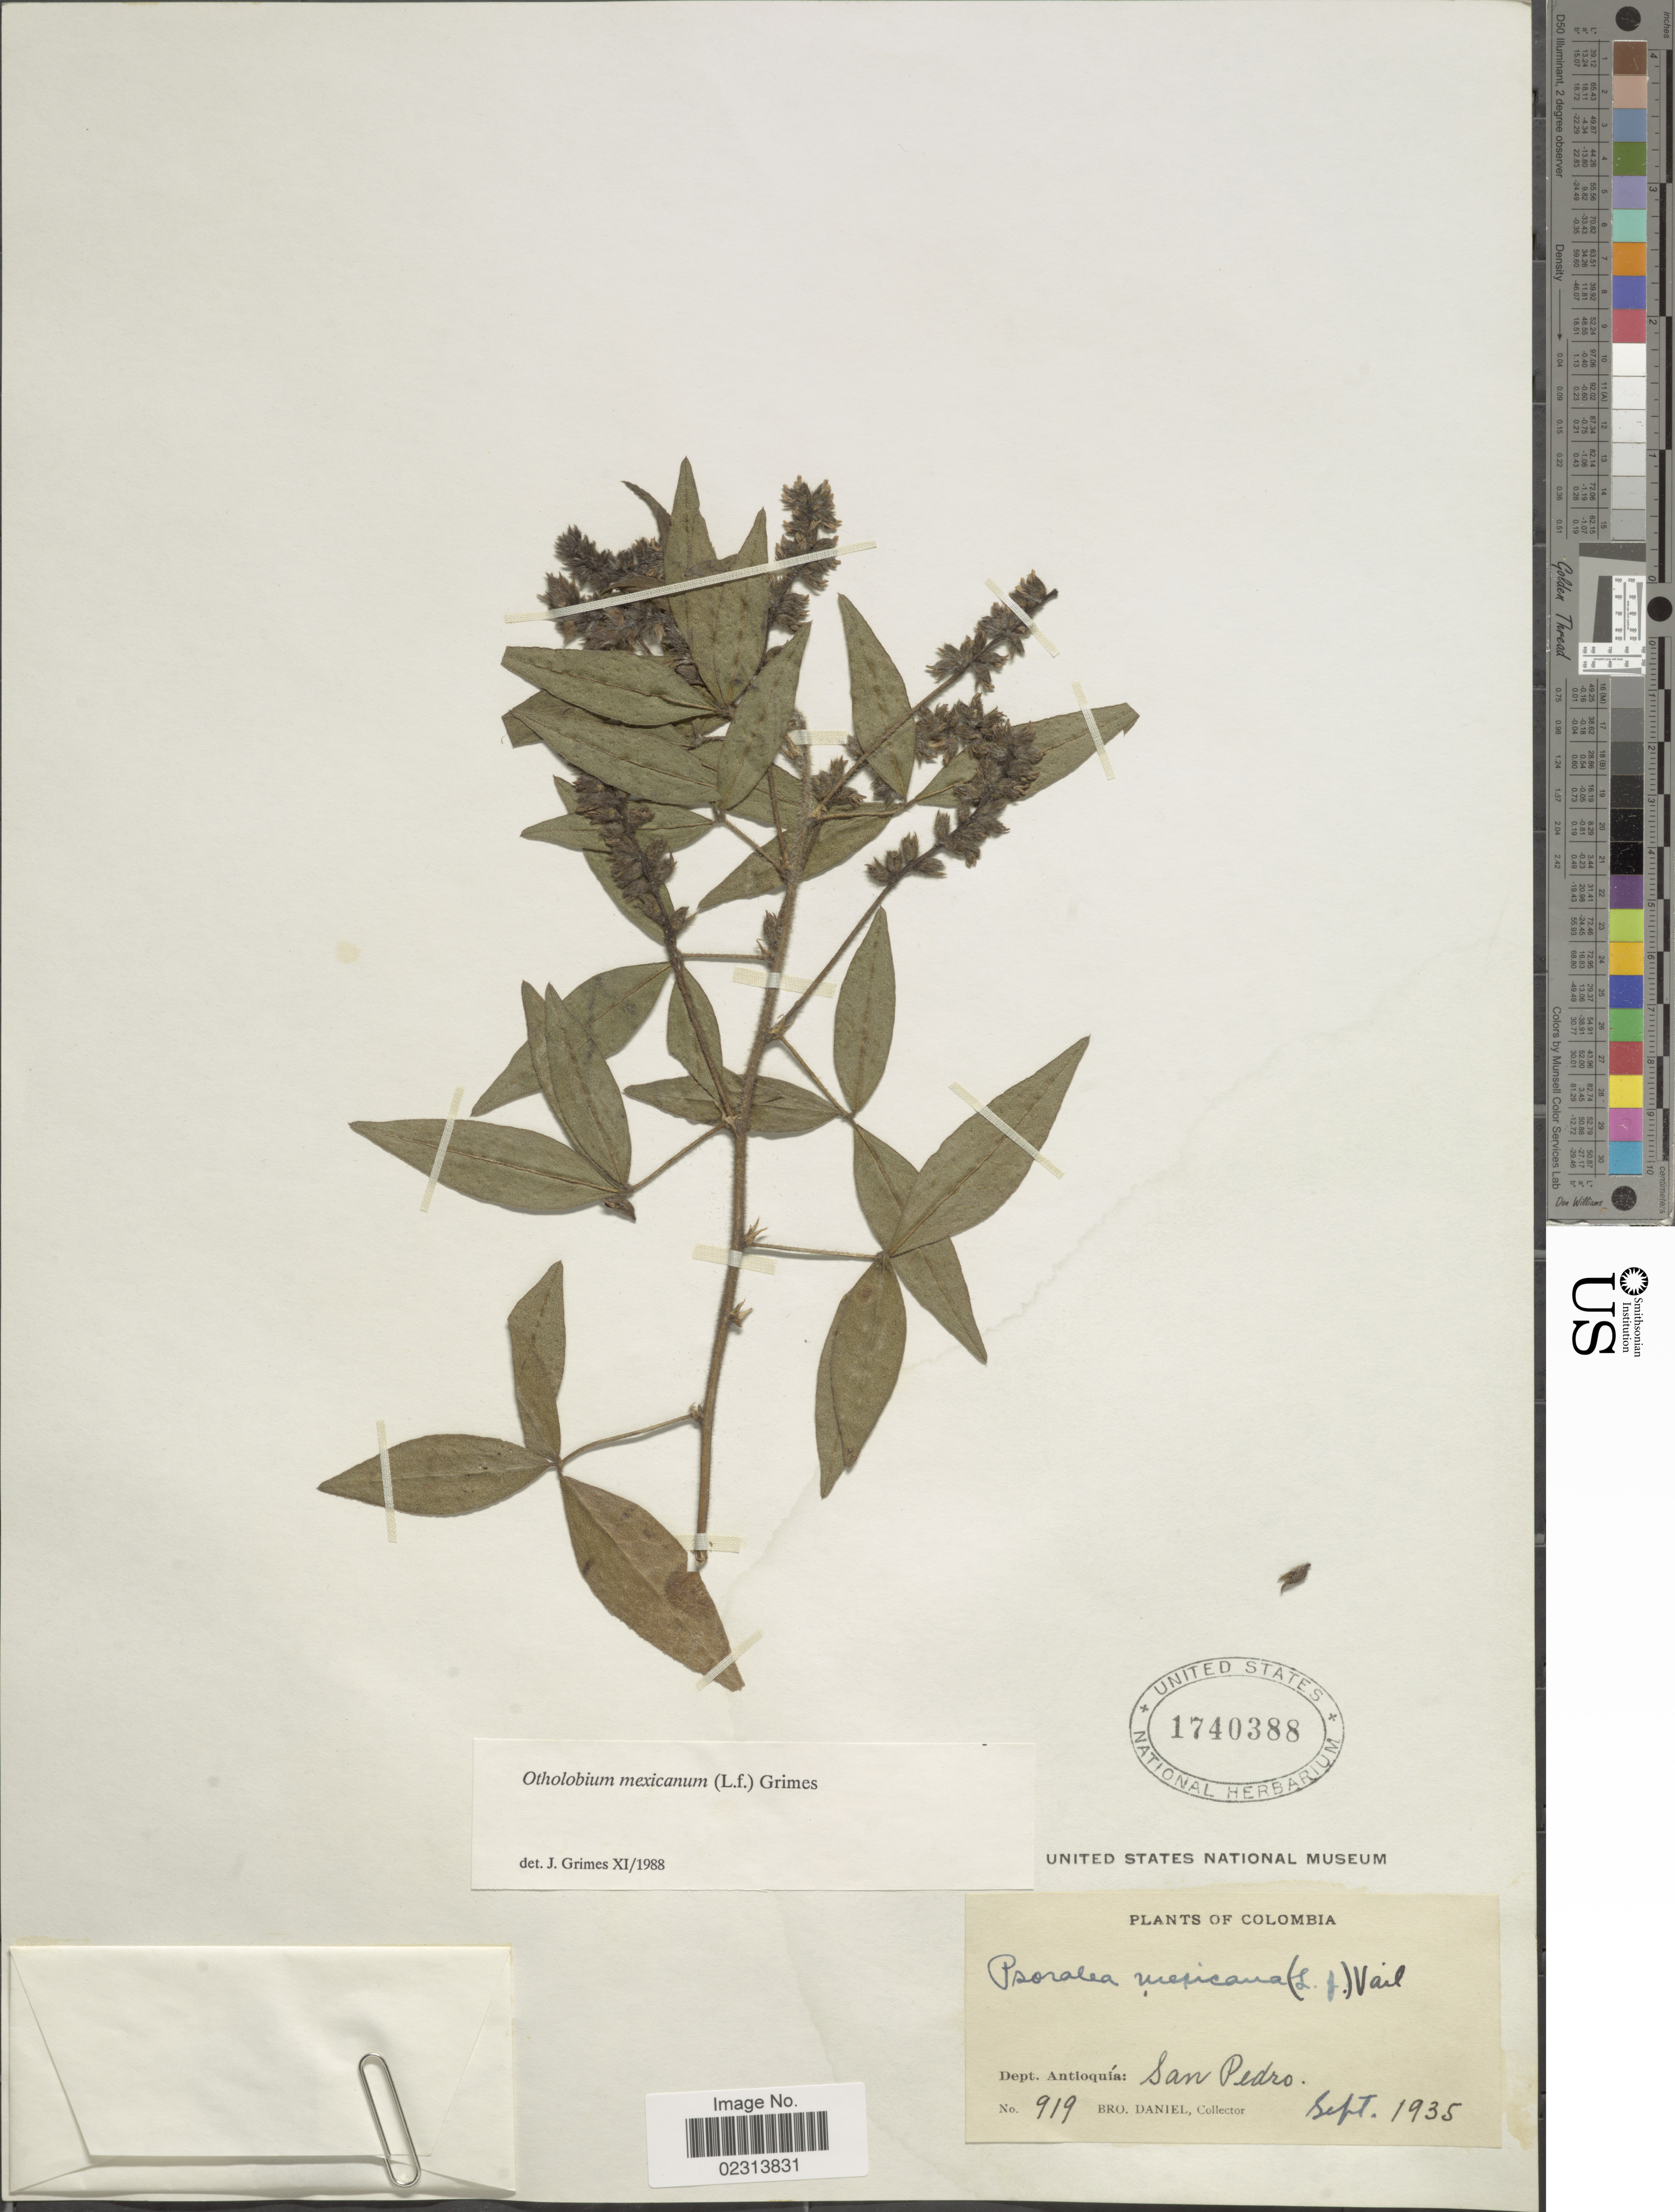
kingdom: Plantae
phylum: Tracheophyta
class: Magnoliopsida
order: Fabales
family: Fabaceae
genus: Otholobium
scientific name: Otholobium mexicanum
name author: (L. f.) J.W. Grimes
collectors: Bro. Daniel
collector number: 919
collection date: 1935-09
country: Colombia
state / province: Antioquia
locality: Dept. Antioquia: San Pedro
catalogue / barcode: US 1740388